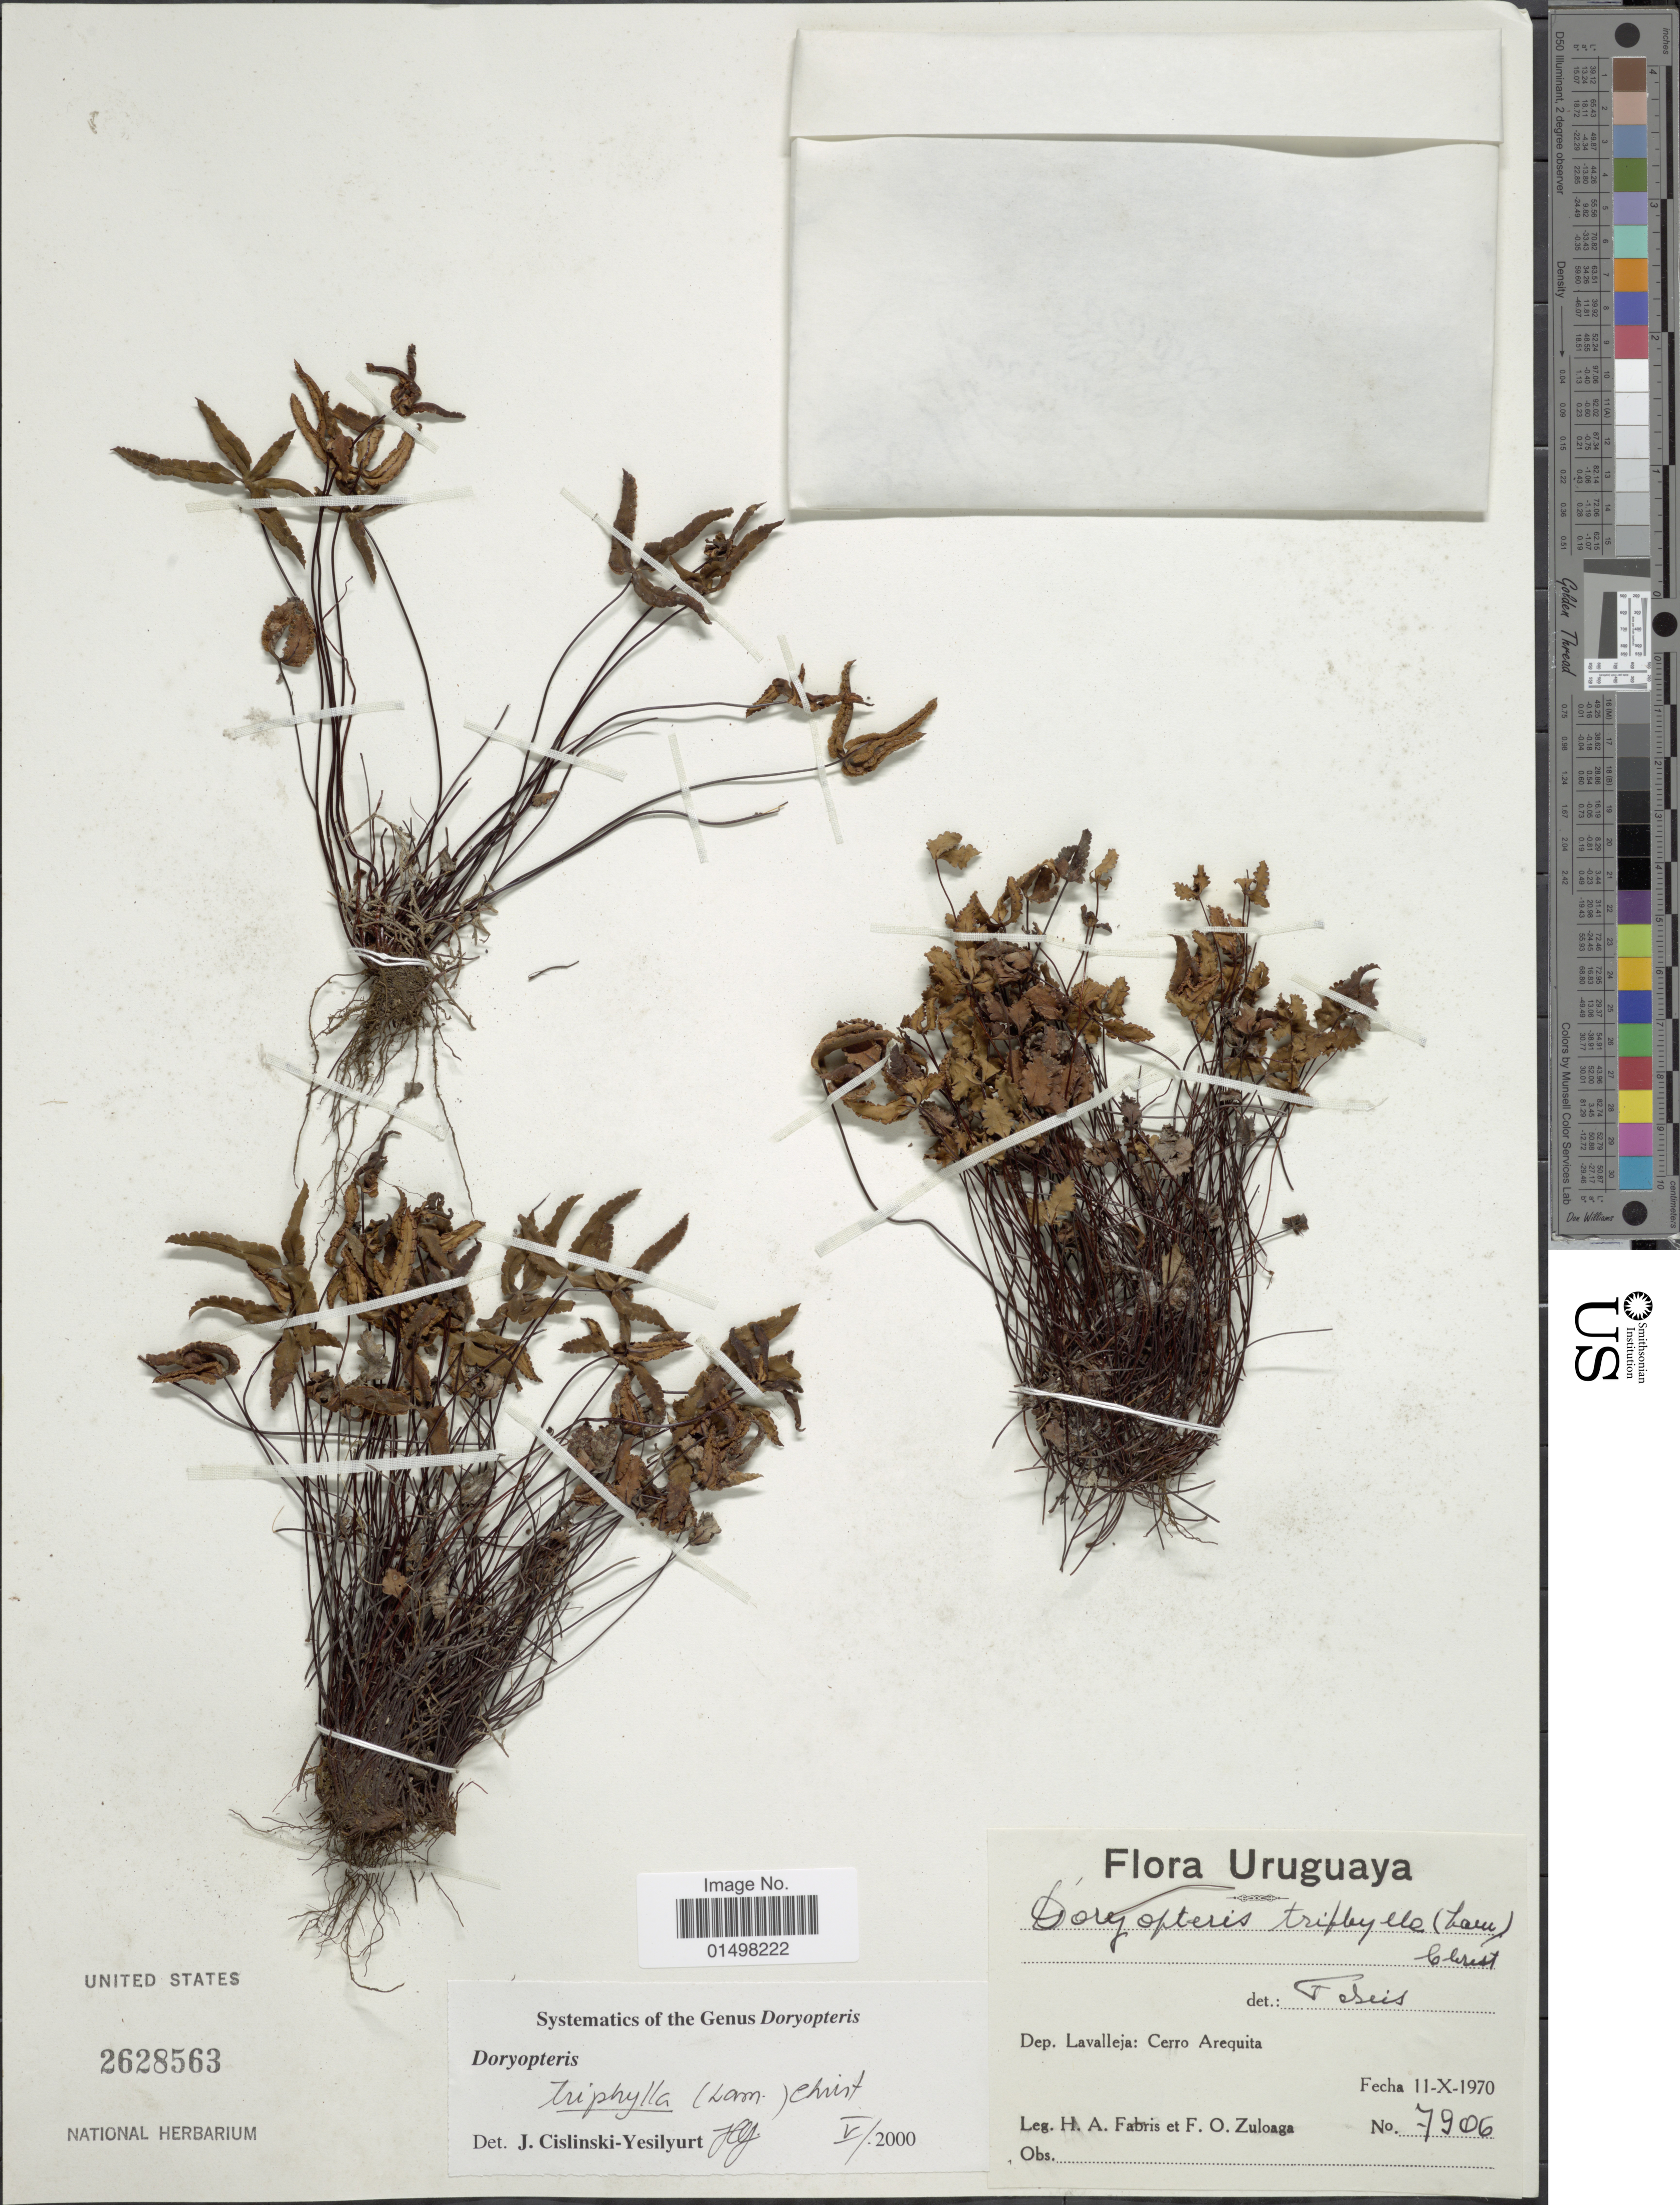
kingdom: Plantae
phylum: Tracheophyta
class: Polypodiopsida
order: Polypodiales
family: Pteridaceae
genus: Doryopteris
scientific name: Doryopteris triphylla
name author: (Lam.) Christ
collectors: H. A. Fabris & F. O. Zuloaga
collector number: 7906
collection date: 1970-10-11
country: Uruguay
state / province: Lavalleja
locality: Dep. Lavalleja: Cerro Arequita.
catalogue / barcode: US 2628563